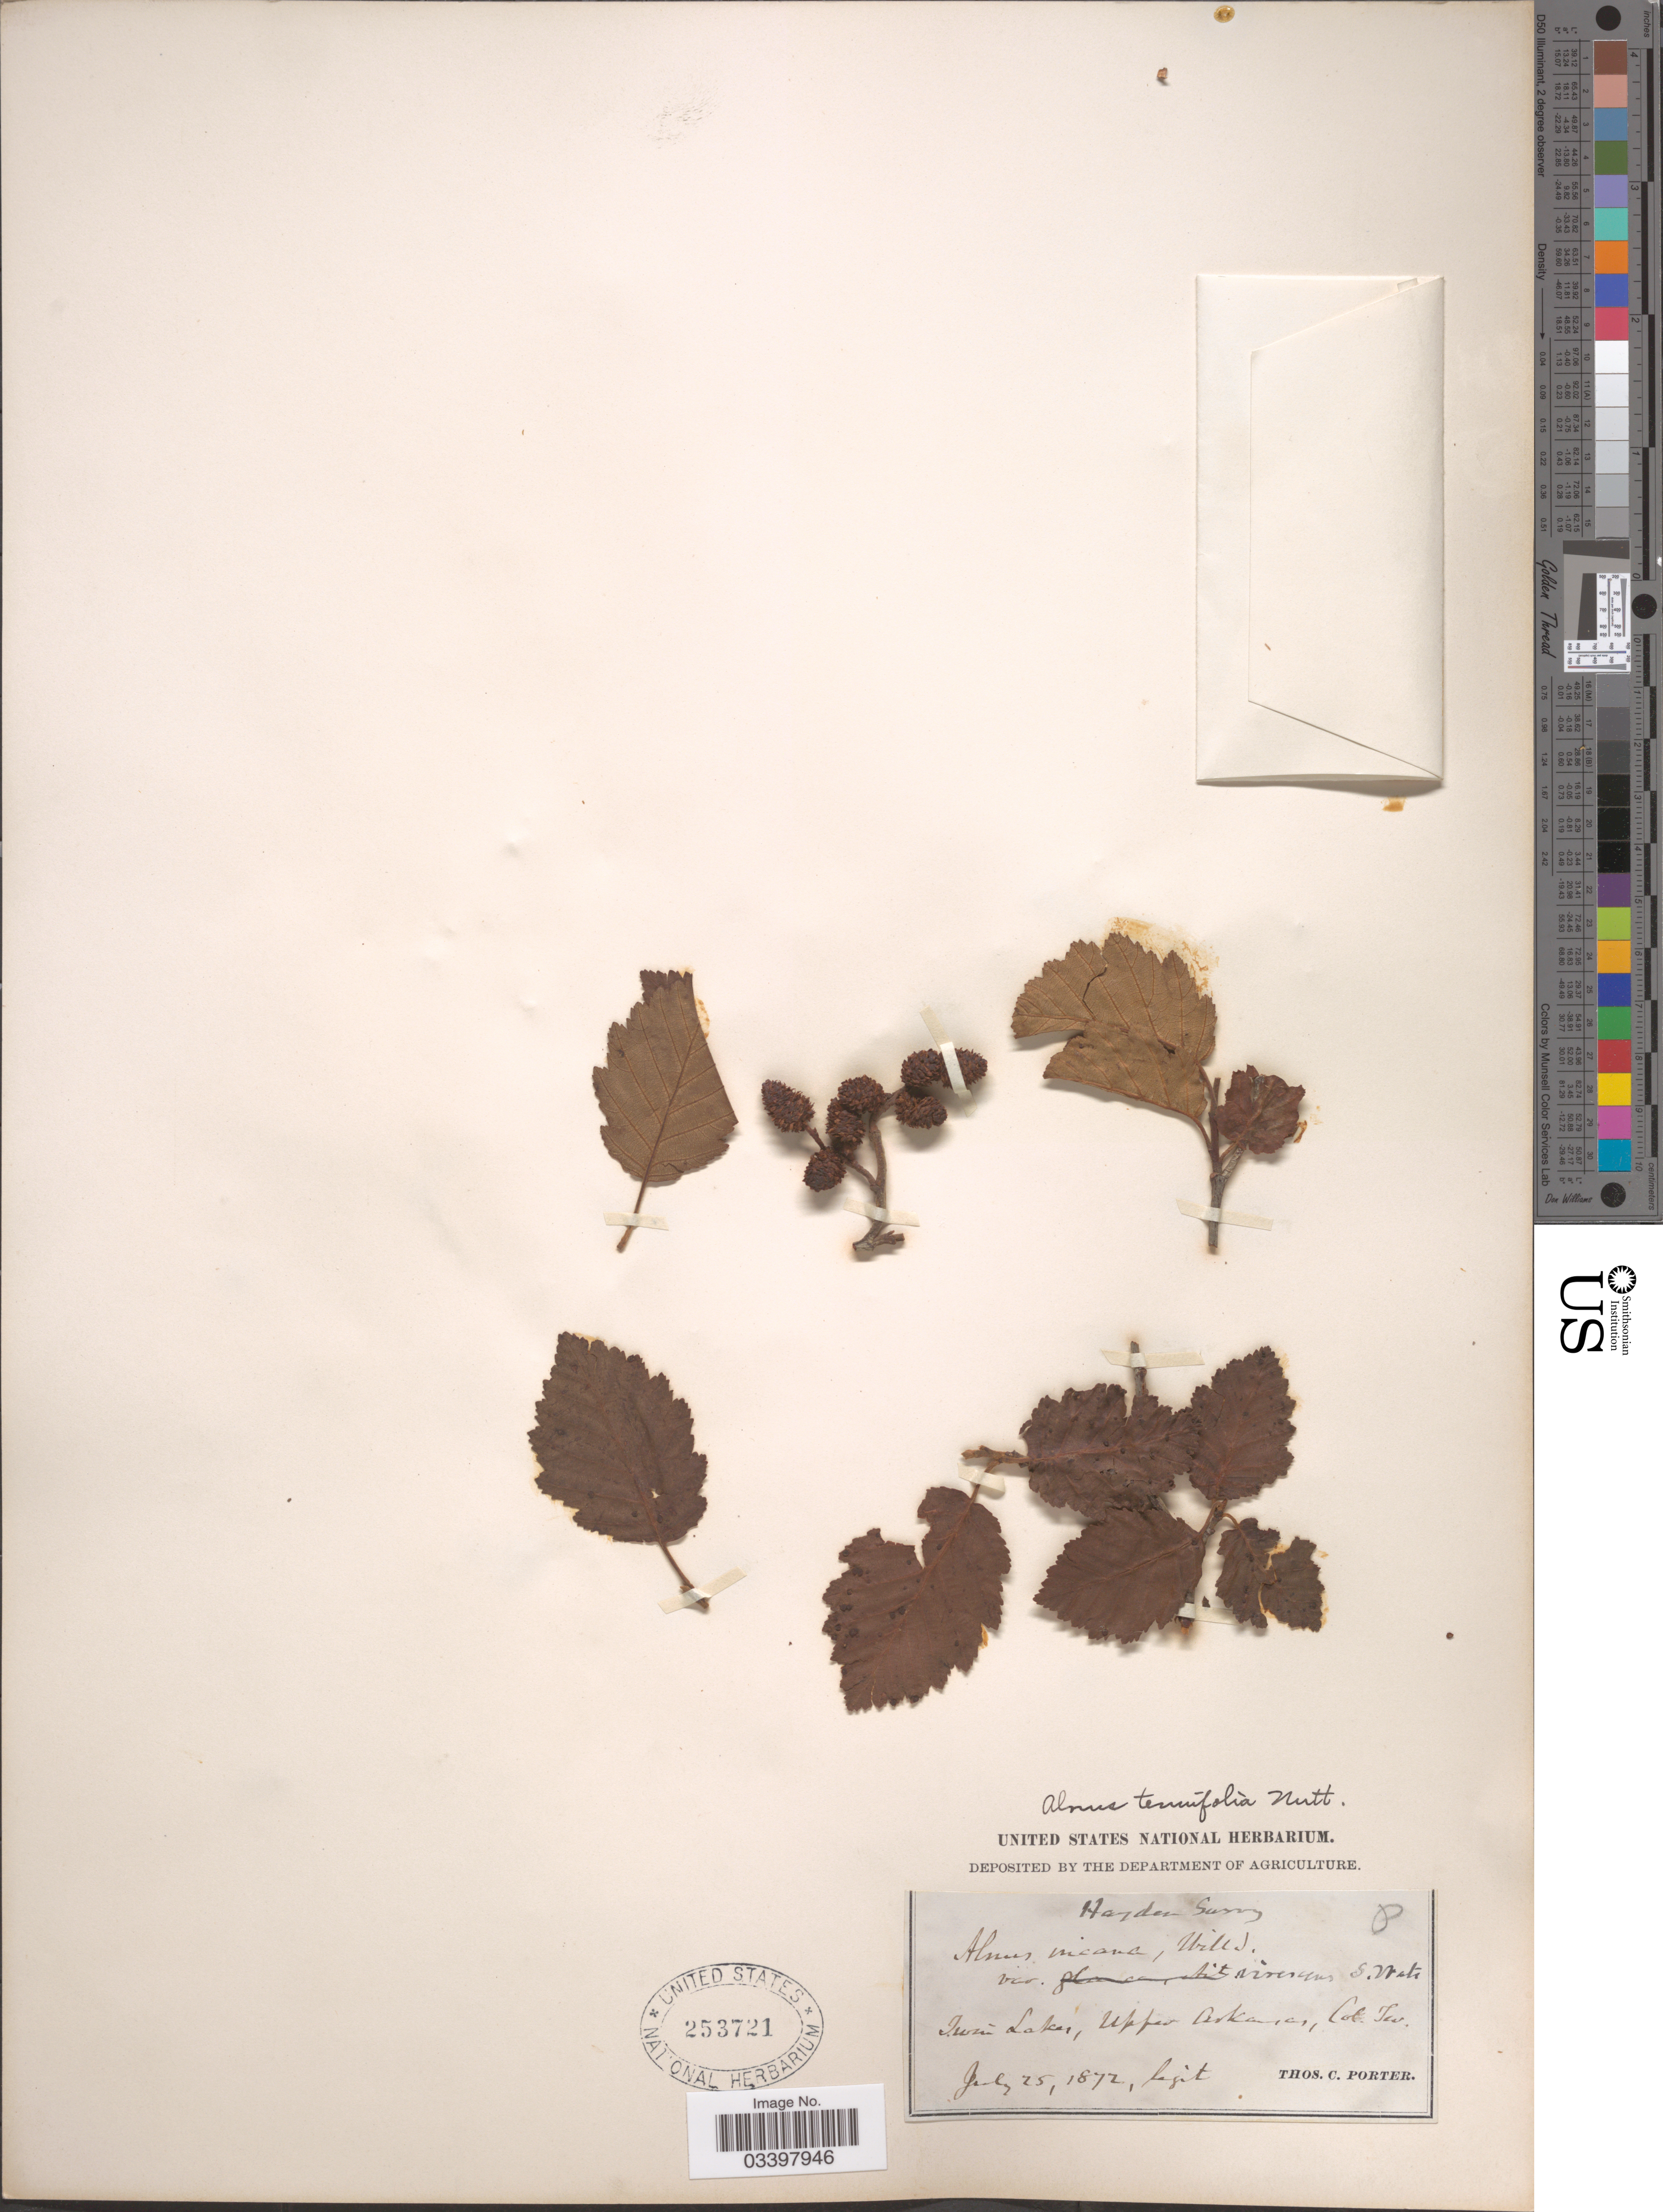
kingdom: Plantae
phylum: Tracheophyta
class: Magnoliopsida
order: Fagales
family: Betulaceae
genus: Alnus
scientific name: Alnus tenuifolia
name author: Nutt.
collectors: T. Porter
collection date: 1872-07-25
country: United States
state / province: Colorado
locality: Twin Lakes, Upper Arkansas, Col. Ter.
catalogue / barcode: US 253721